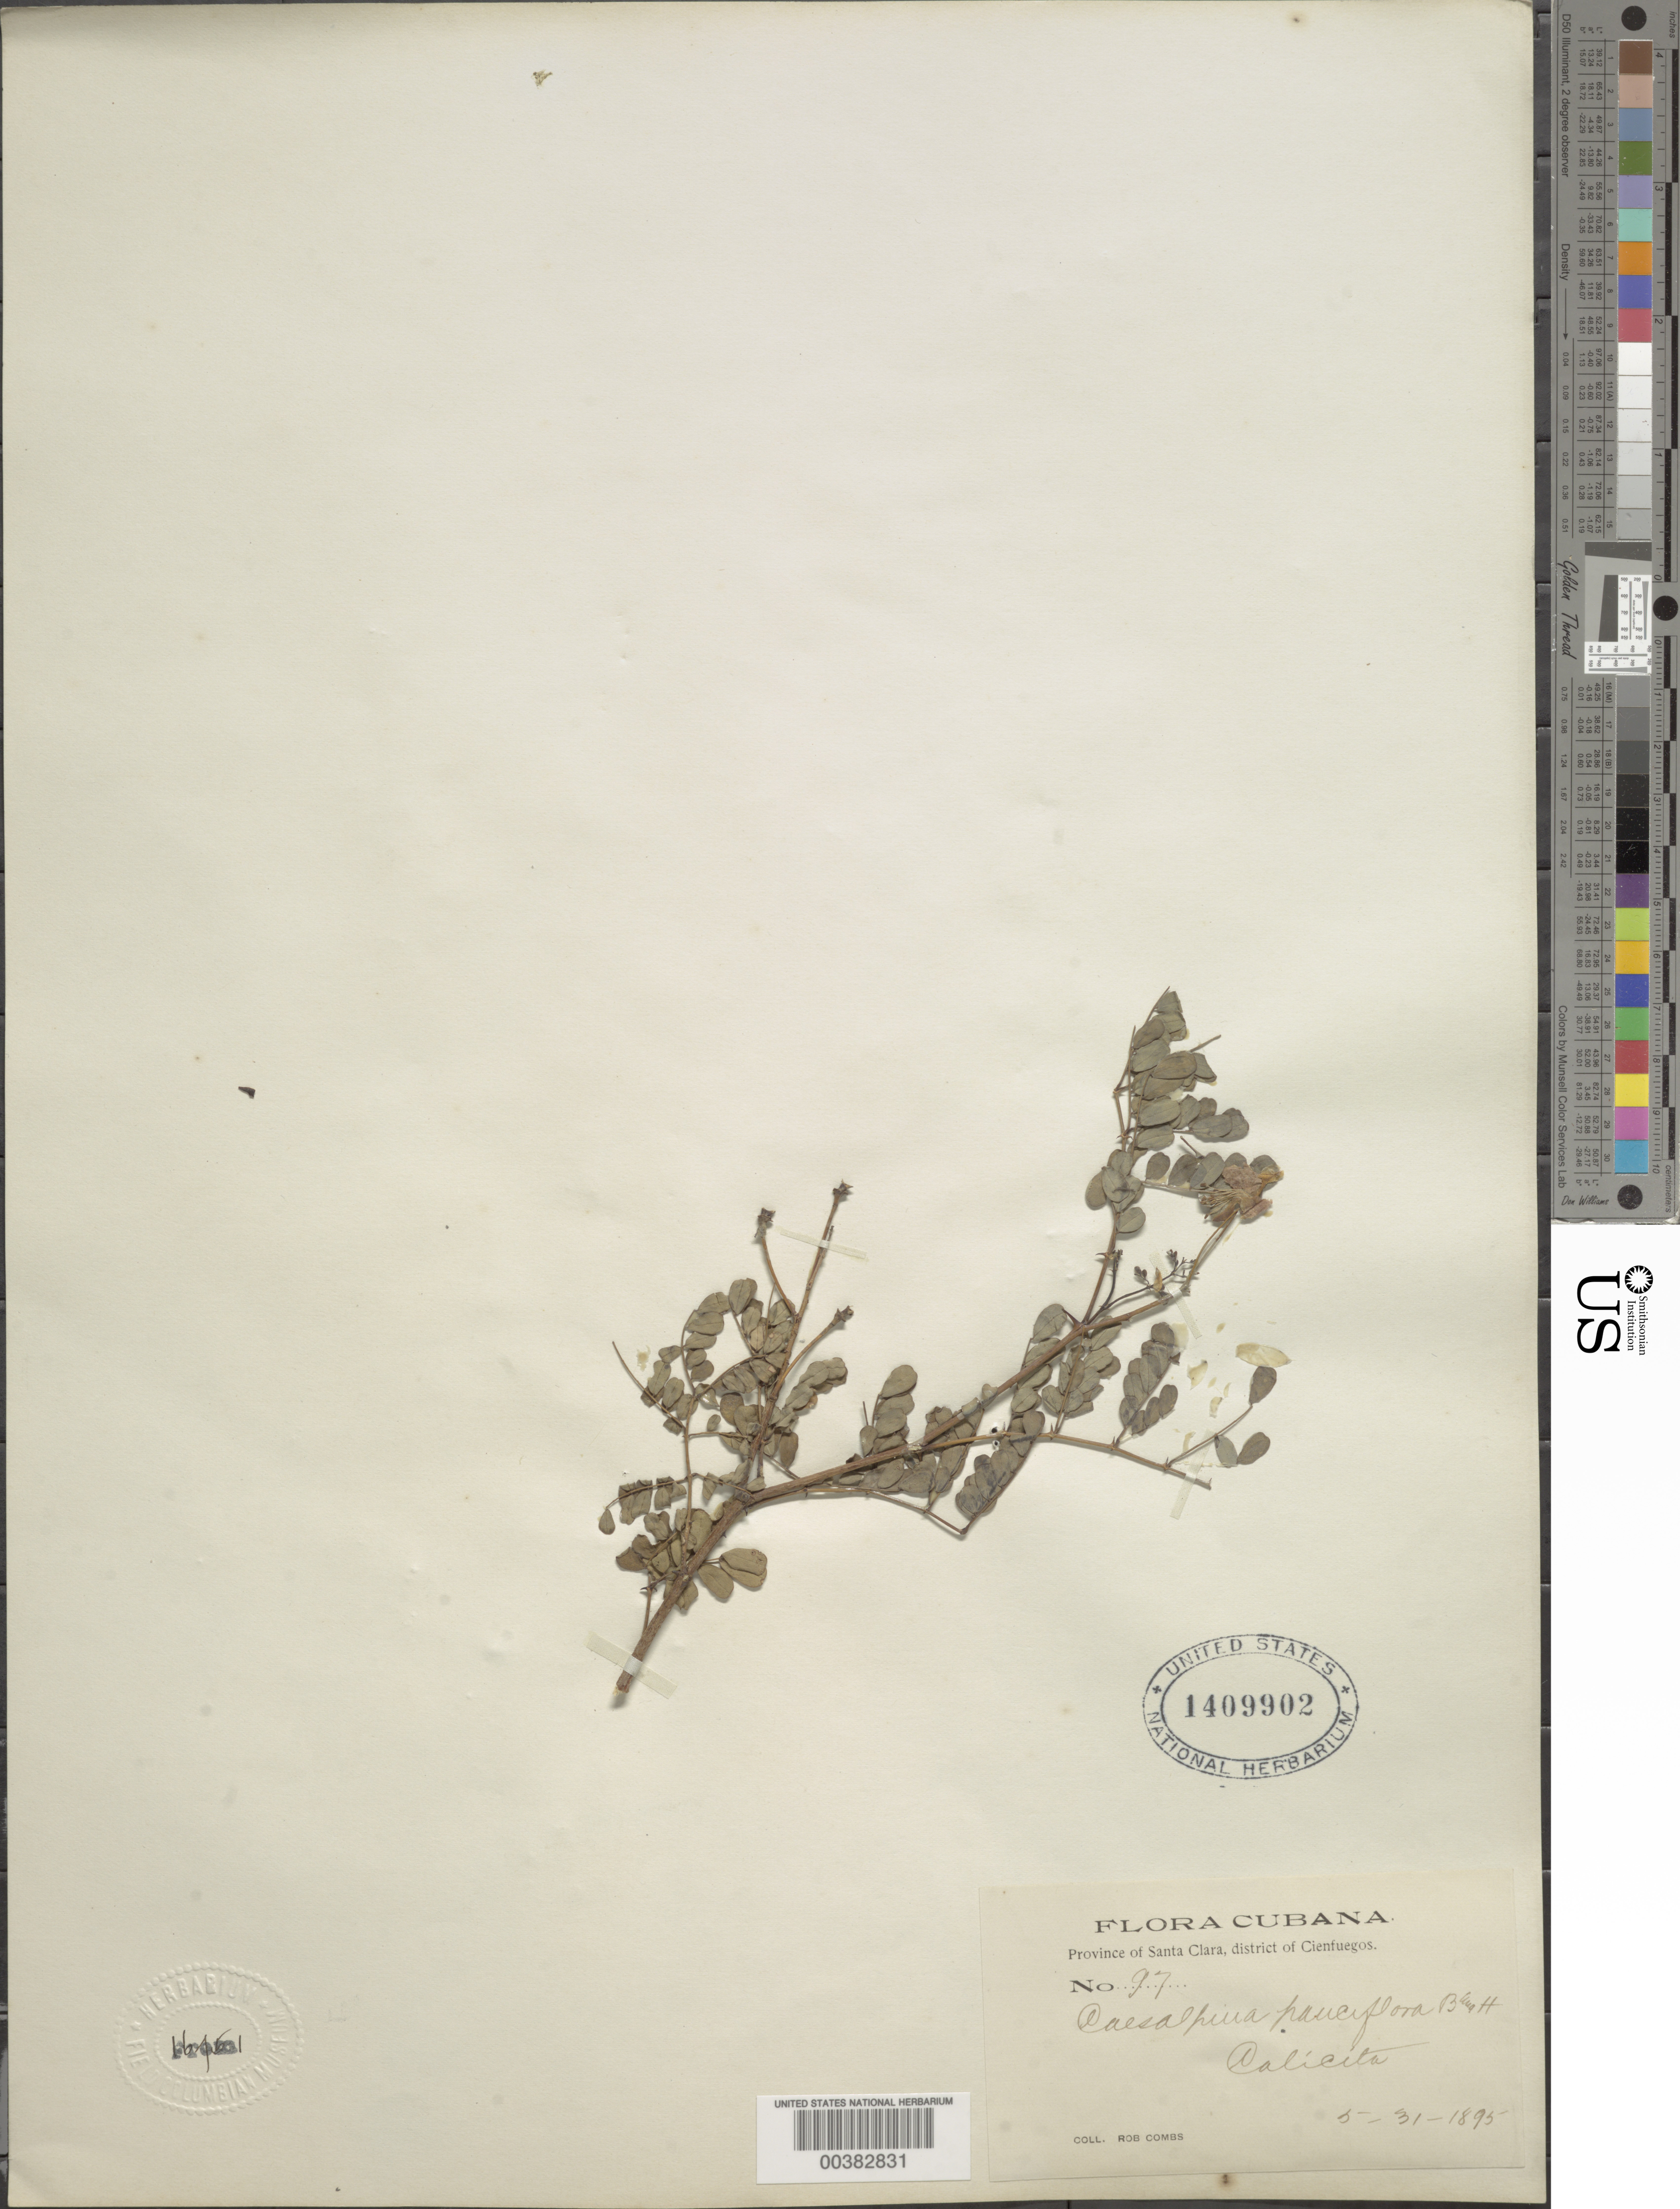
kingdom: Plantae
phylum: Tracheophyta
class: Magnoliopsida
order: Fabales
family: Fabaceae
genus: Denisophytum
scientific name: Denisophytum pauciflorum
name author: (Griseb.) Gagnon & G.P. Lewis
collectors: R. Combs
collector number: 97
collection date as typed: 31 May 1895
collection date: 1895-05-31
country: Cuba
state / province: Las Villas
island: Greater Antilles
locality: Calicita, cienfuegos dist.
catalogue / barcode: US 1409902